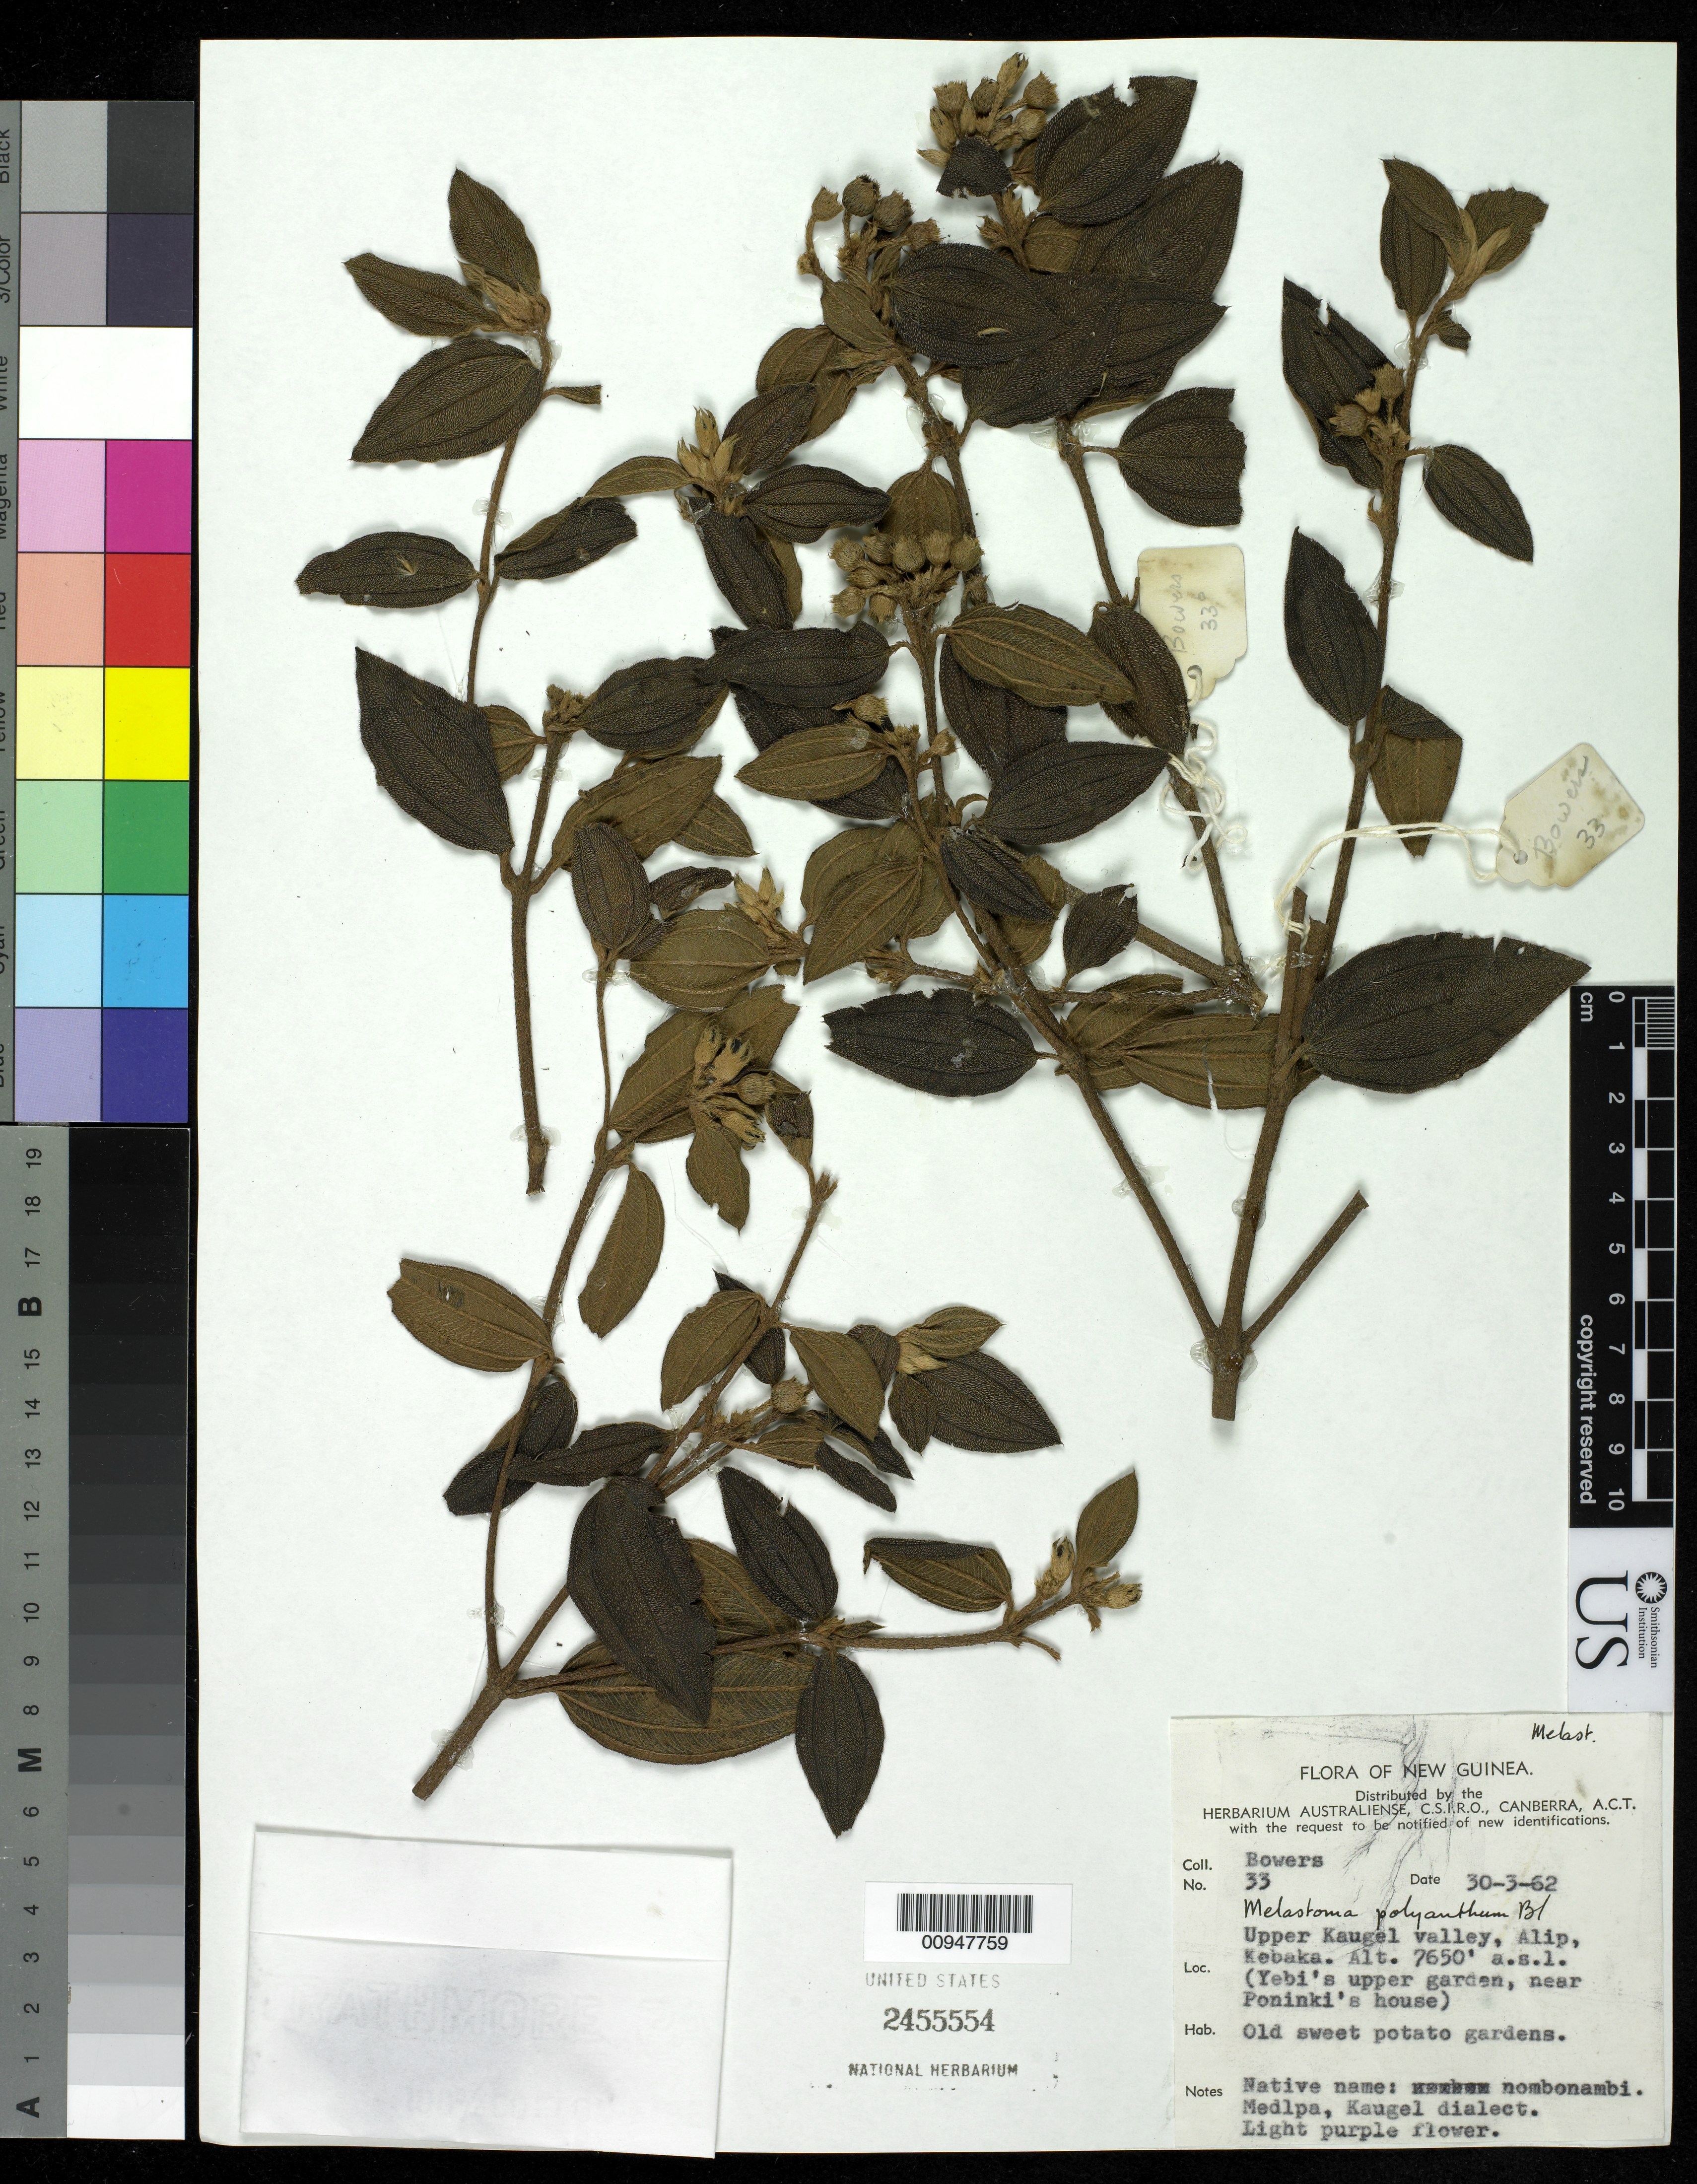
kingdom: Plantae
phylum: Tracheophyta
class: Magnoliopsida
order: Myrtales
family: Melastomataceae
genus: Melastoma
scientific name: Melastoma malabathricum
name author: L.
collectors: N. Bowers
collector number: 33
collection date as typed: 30 Mar 1962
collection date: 1962-03-30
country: Papua New Guinea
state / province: Western Highlands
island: New Guinea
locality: Upper Kaugel valley, Alip, Kebaka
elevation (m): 2332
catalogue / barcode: US 2455554